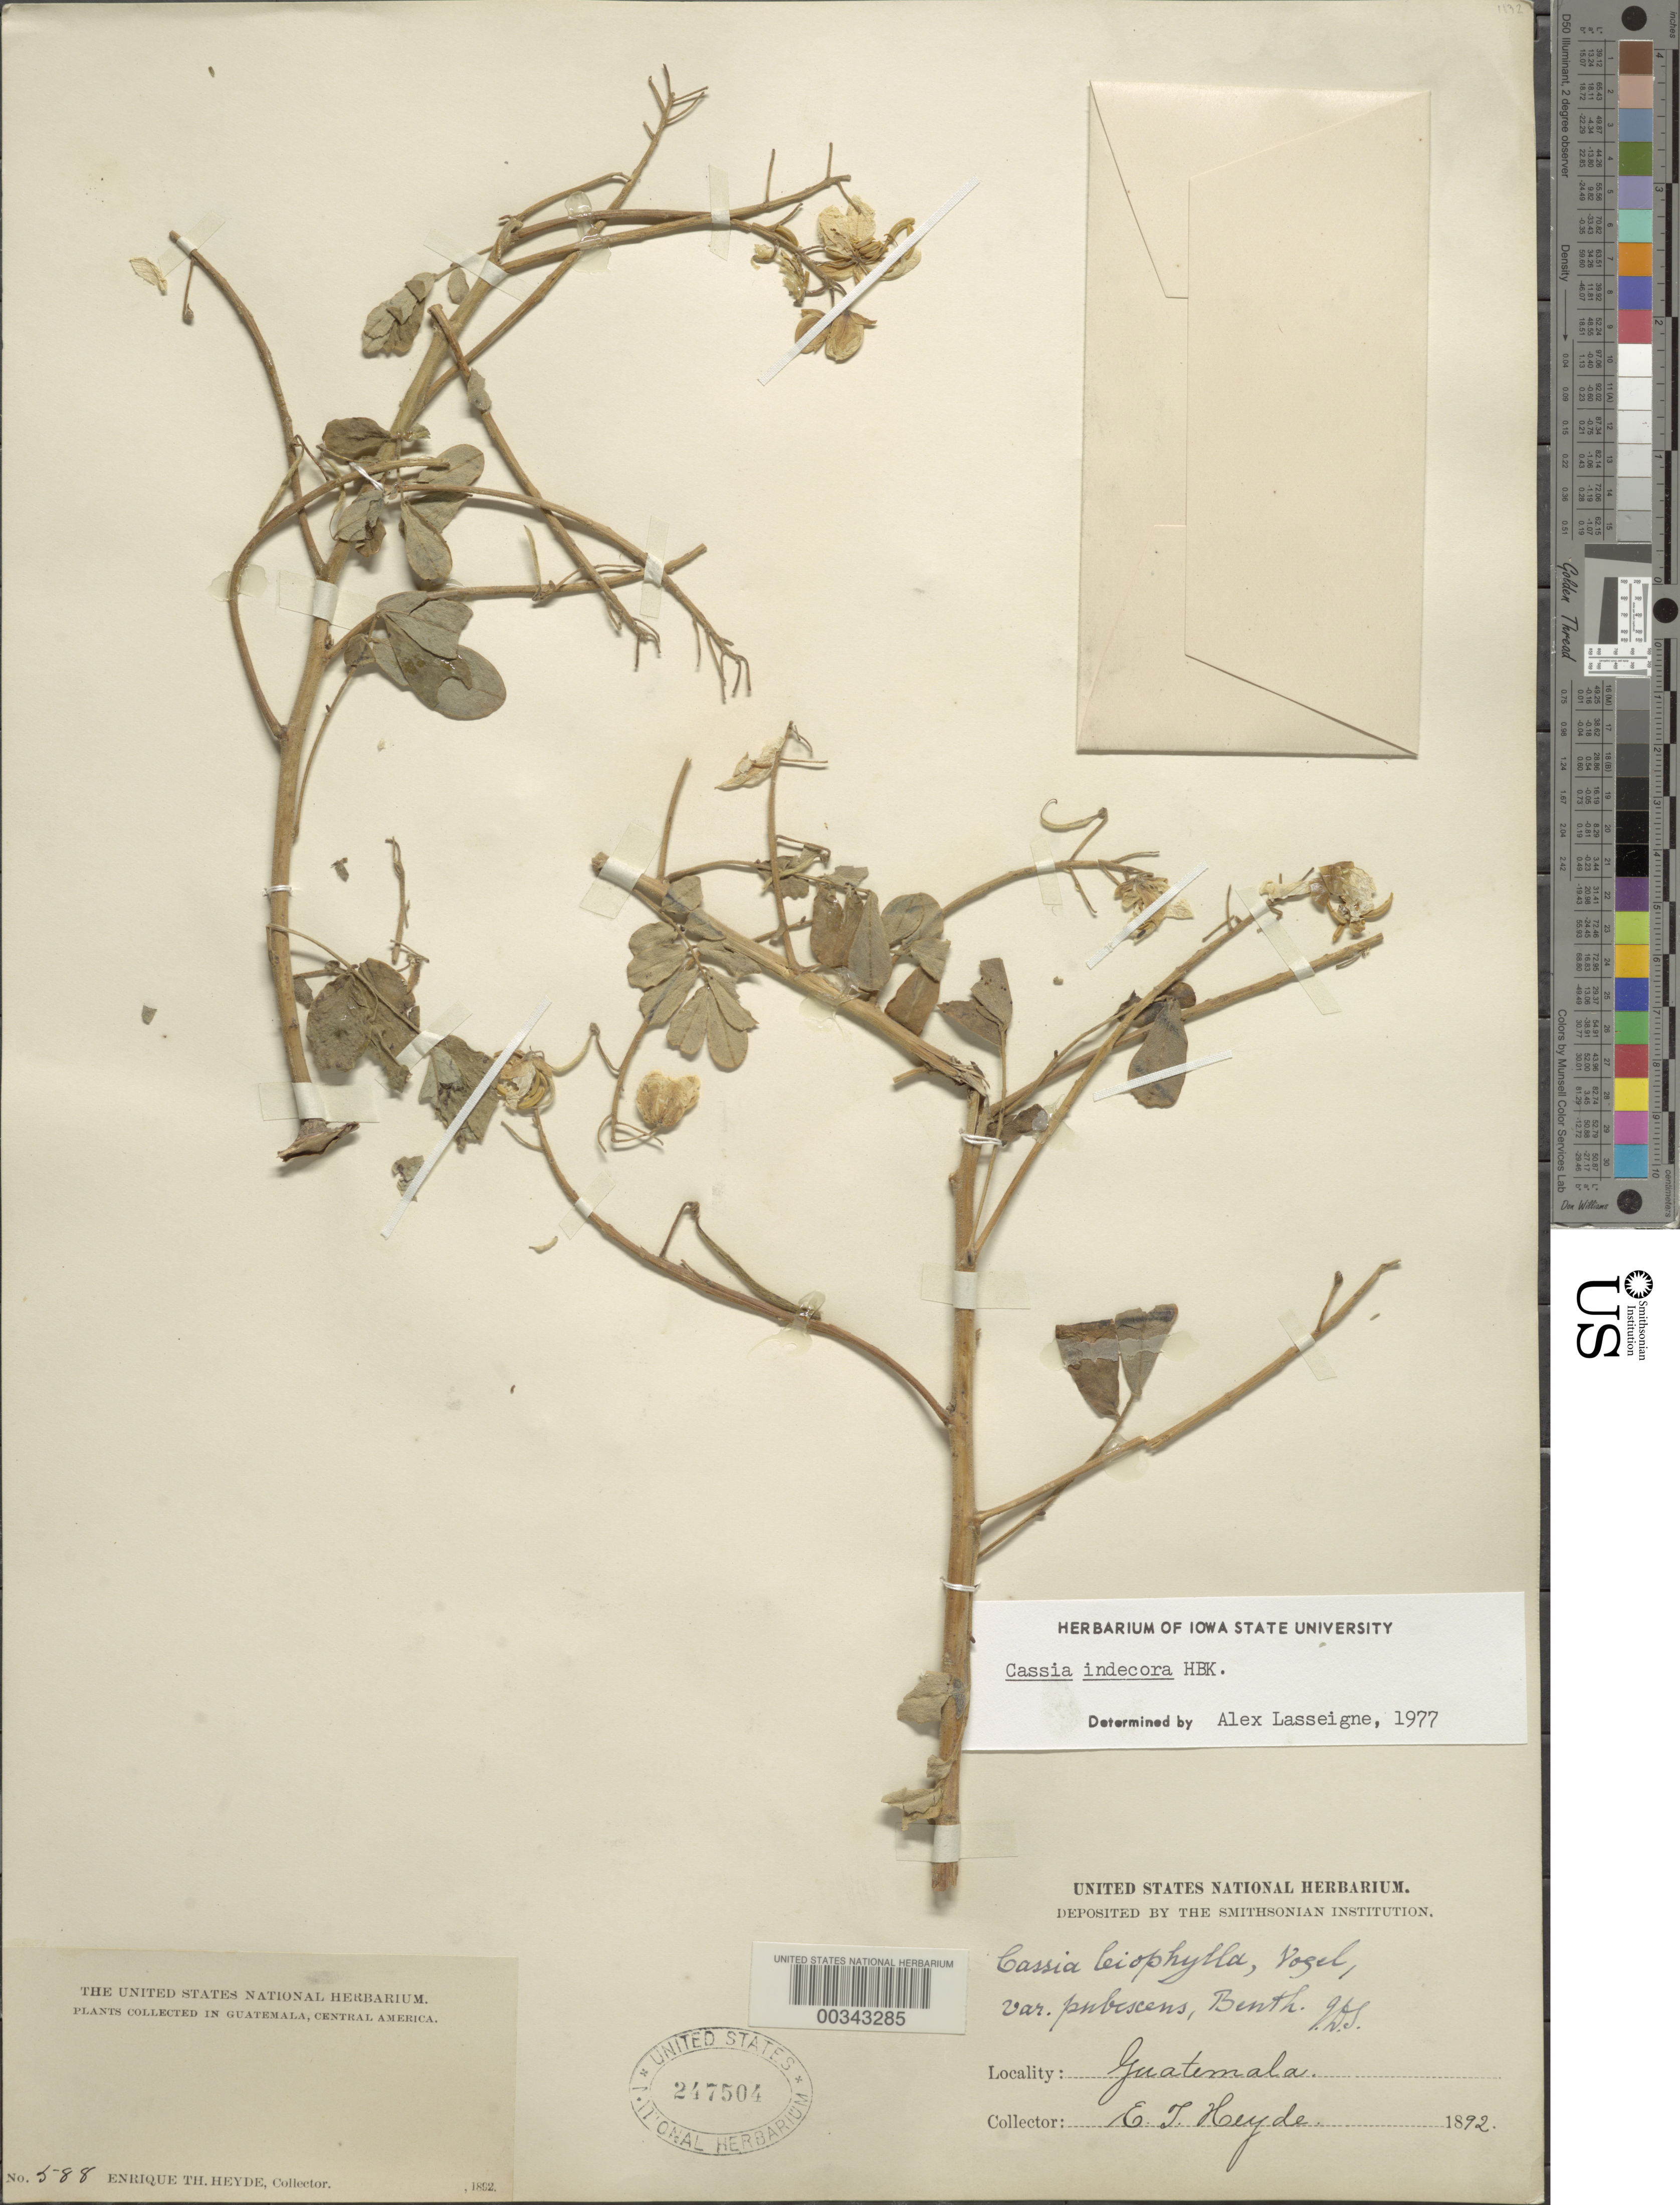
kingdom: Plantae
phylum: Tracheophyta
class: Magnoliopsida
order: Fabales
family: Fabaceae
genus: Senna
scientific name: Senna pendula var. advena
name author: (Vogel) H.S. Irwin & Barneby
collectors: E. T. Heyde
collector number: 588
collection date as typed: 1892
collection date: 1892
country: Guatemala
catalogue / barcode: US 247504